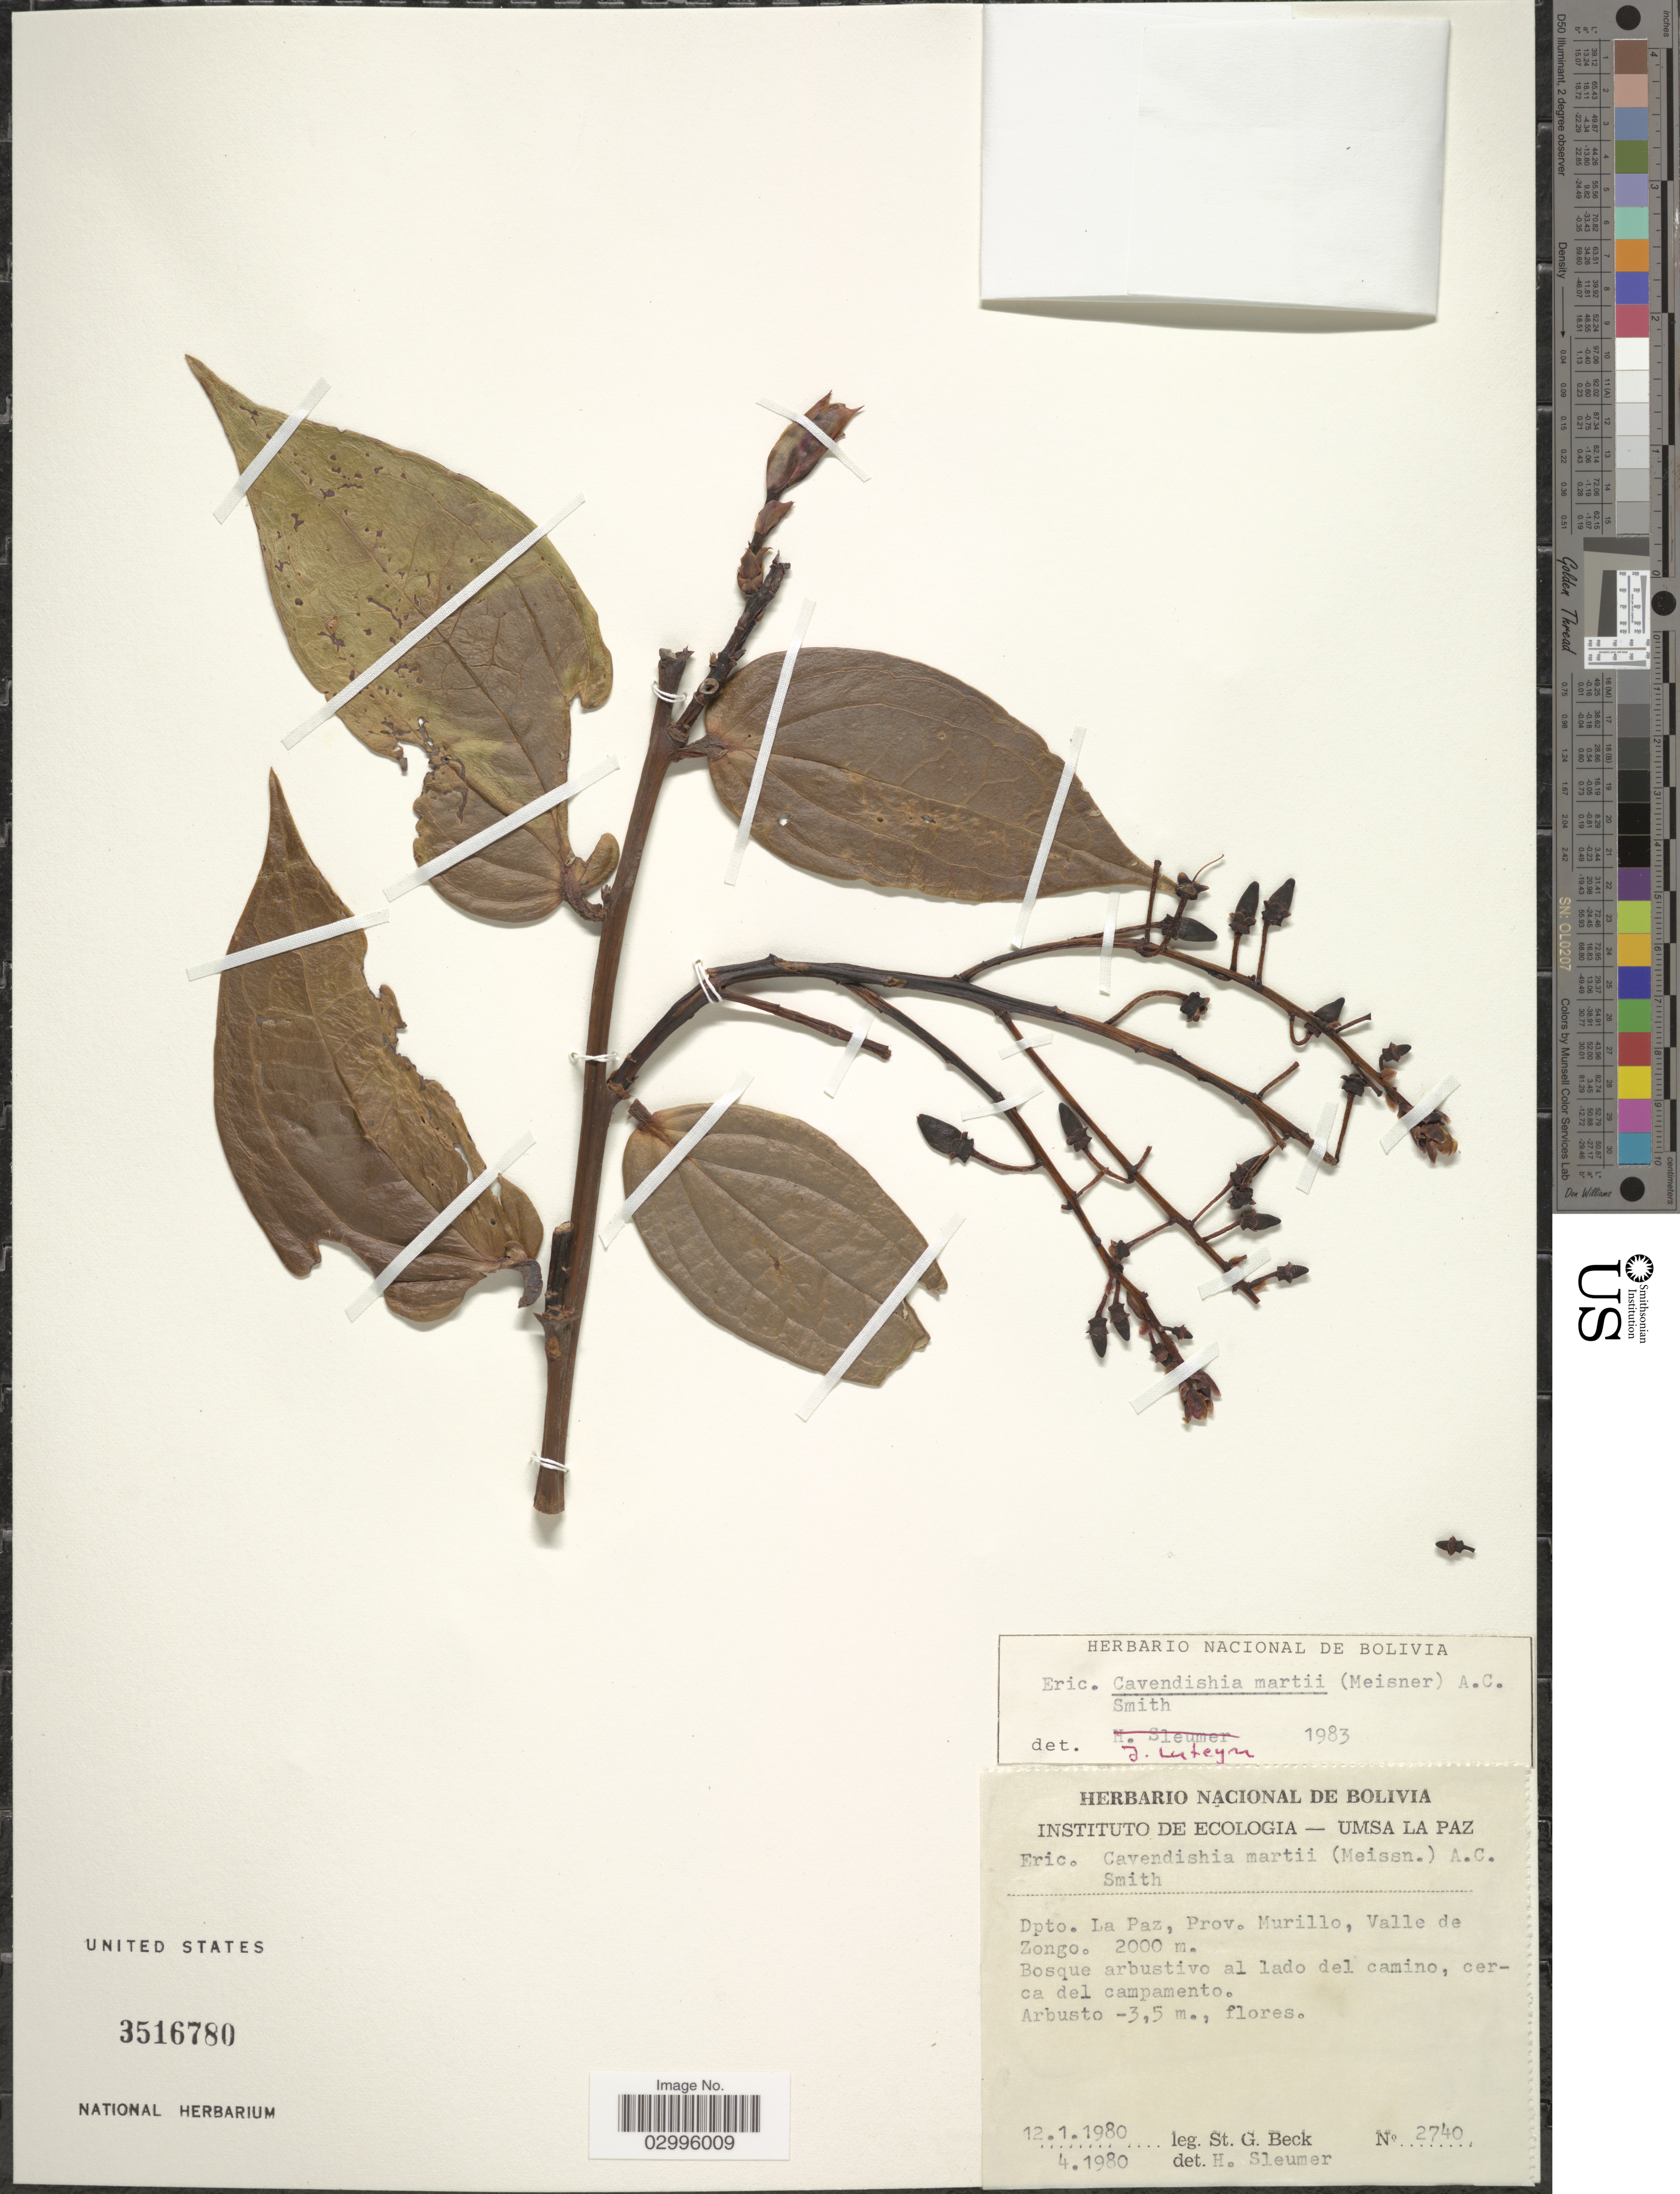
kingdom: Plantae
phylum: Tracheophyta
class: Magnoliopsida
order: Ericales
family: Ericaceae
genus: Cavendishia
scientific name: Cavendishia martii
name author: (Meisn.) A.C. Sm.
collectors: S. G. Beck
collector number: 2740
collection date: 1980-01-12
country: Bolivia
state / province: La Paz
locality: Dpto. La Paz, Prov. Murillo, Valle de Zongo. Bosque arbustivo al lado del camino, cerca del campamento.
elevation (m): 2000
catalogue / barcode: US 3516780